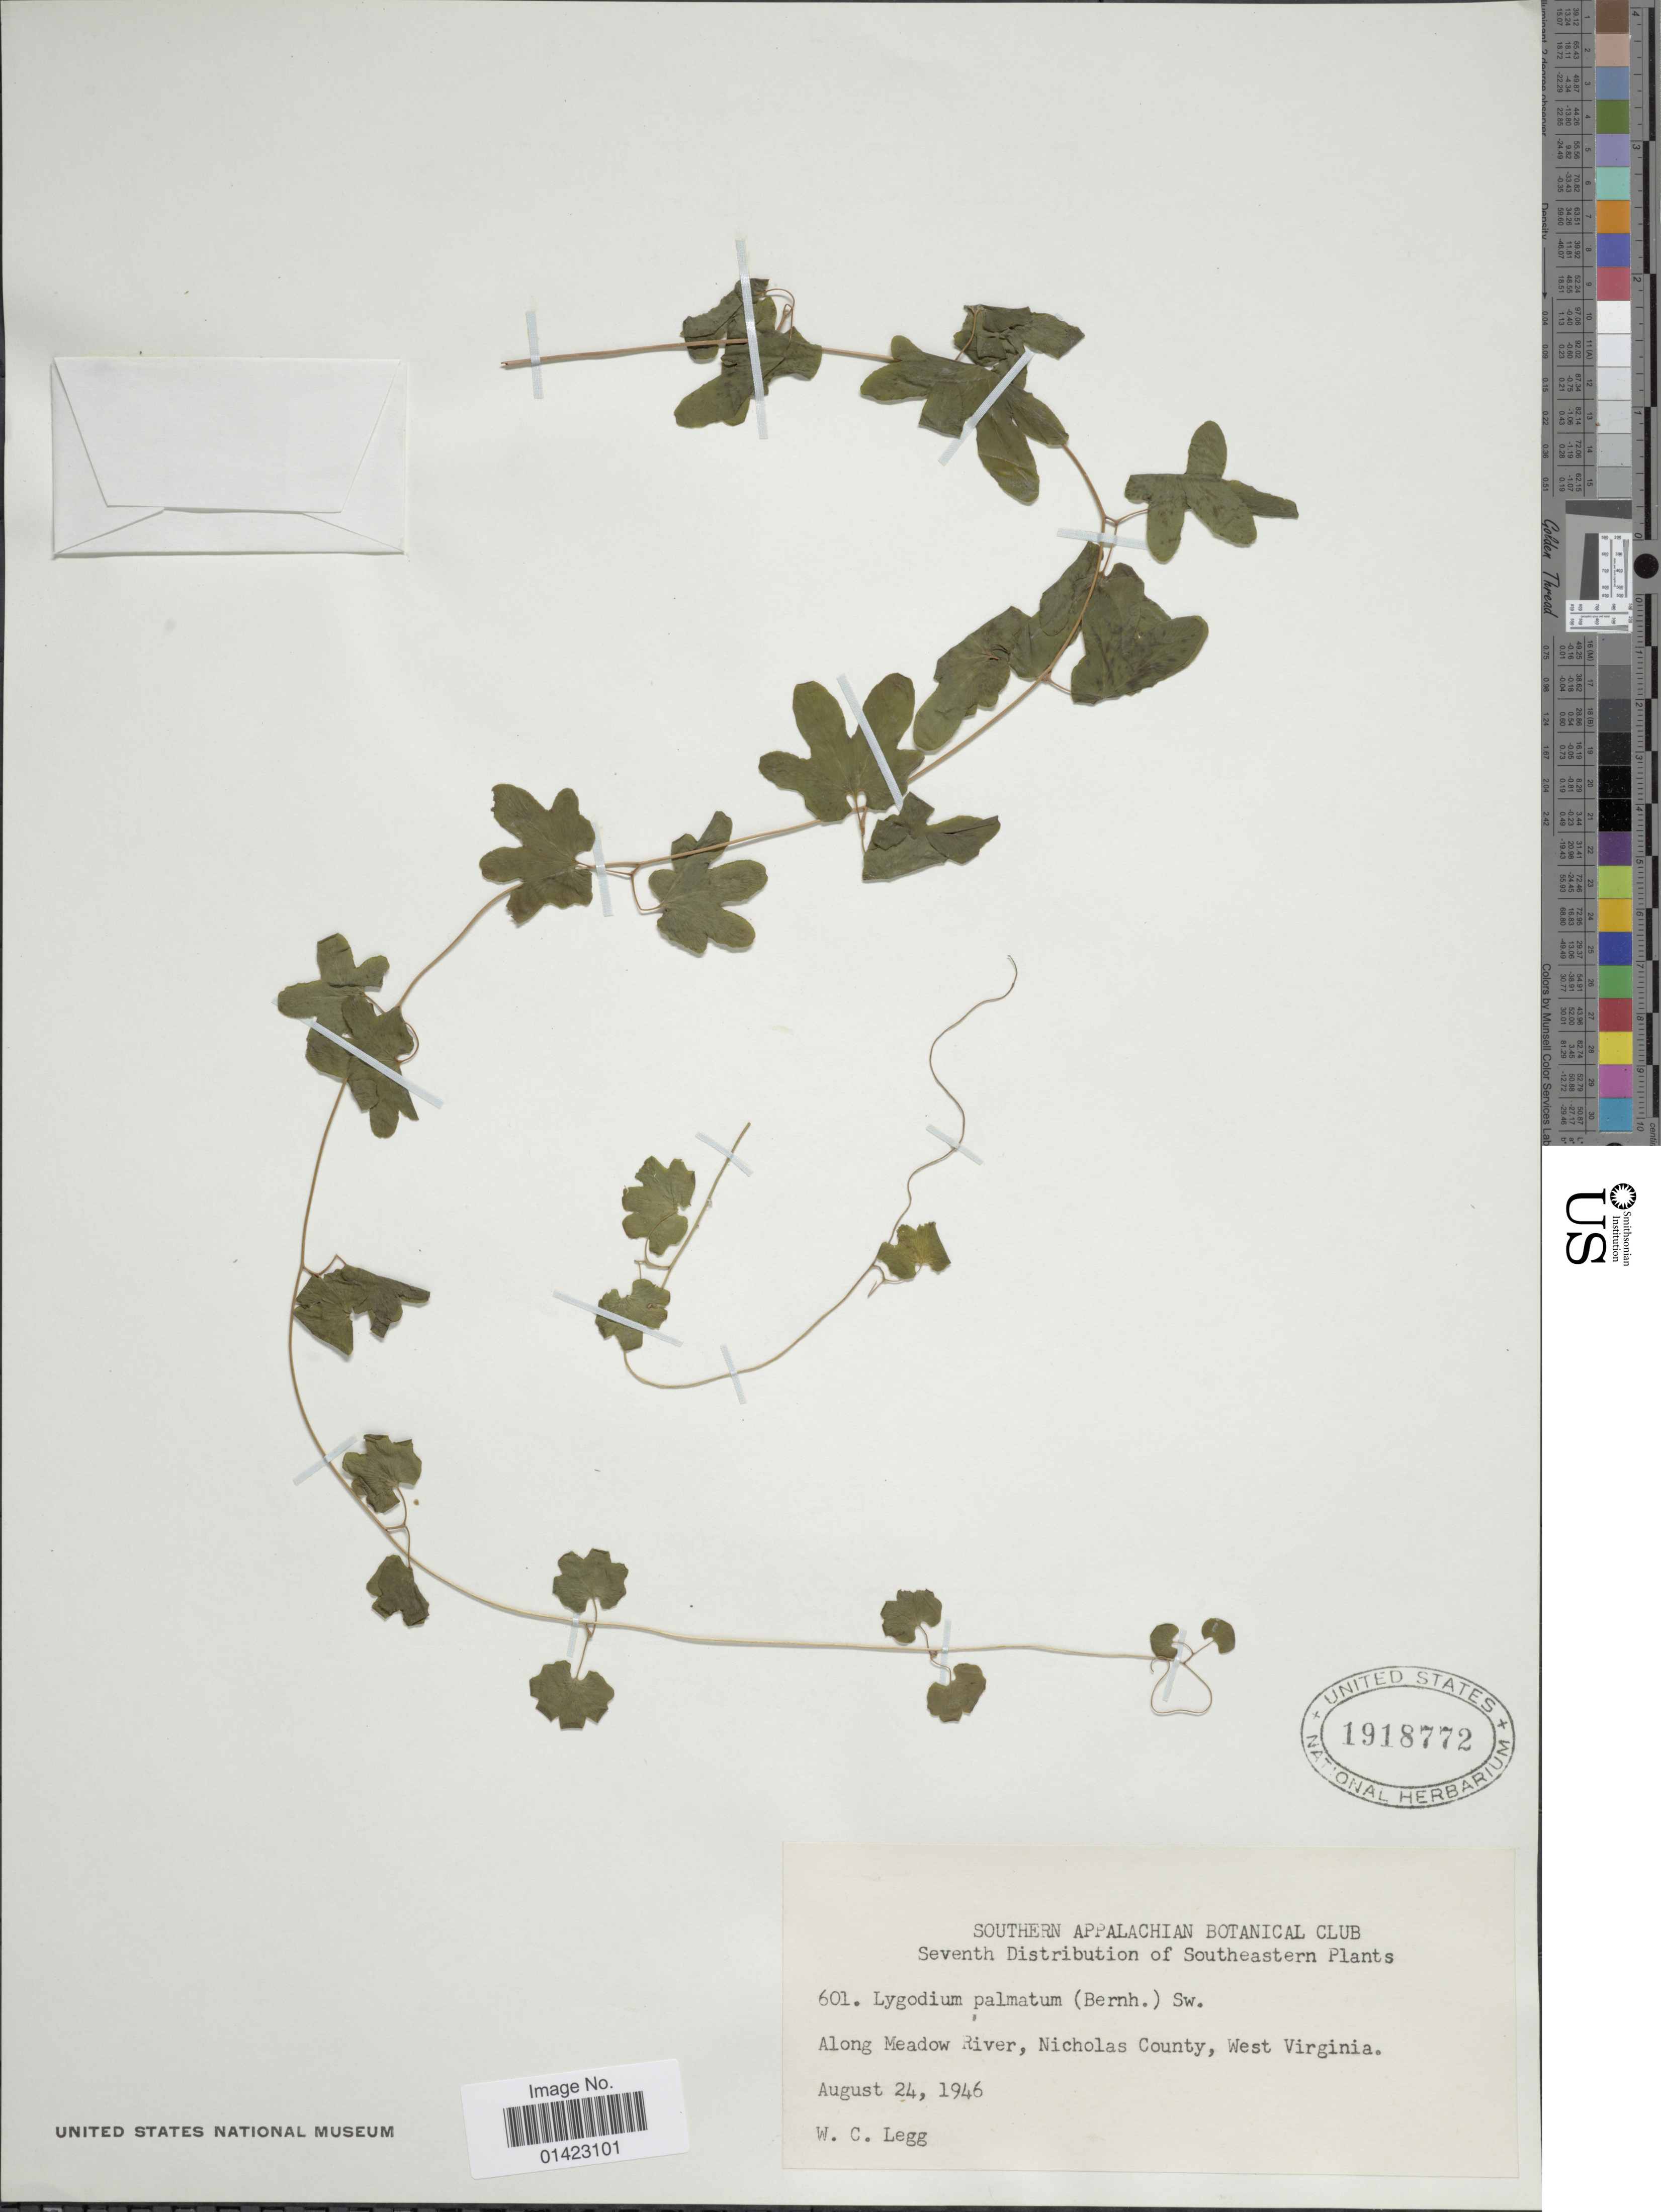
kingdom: Plantae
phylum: Tracheophyta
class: Polypodiopsida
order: Schizaeales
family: Lygodiaceae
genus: Lygodium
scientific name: Lygodium palmatum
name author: (Bernh.) Sw.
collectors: W. Legg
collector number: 601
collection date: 1946-08-24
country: United States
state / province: West Virginia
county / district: Nicholas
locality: Along Meadow River, Nicholas County, West Virginia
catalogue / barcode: US 1918772